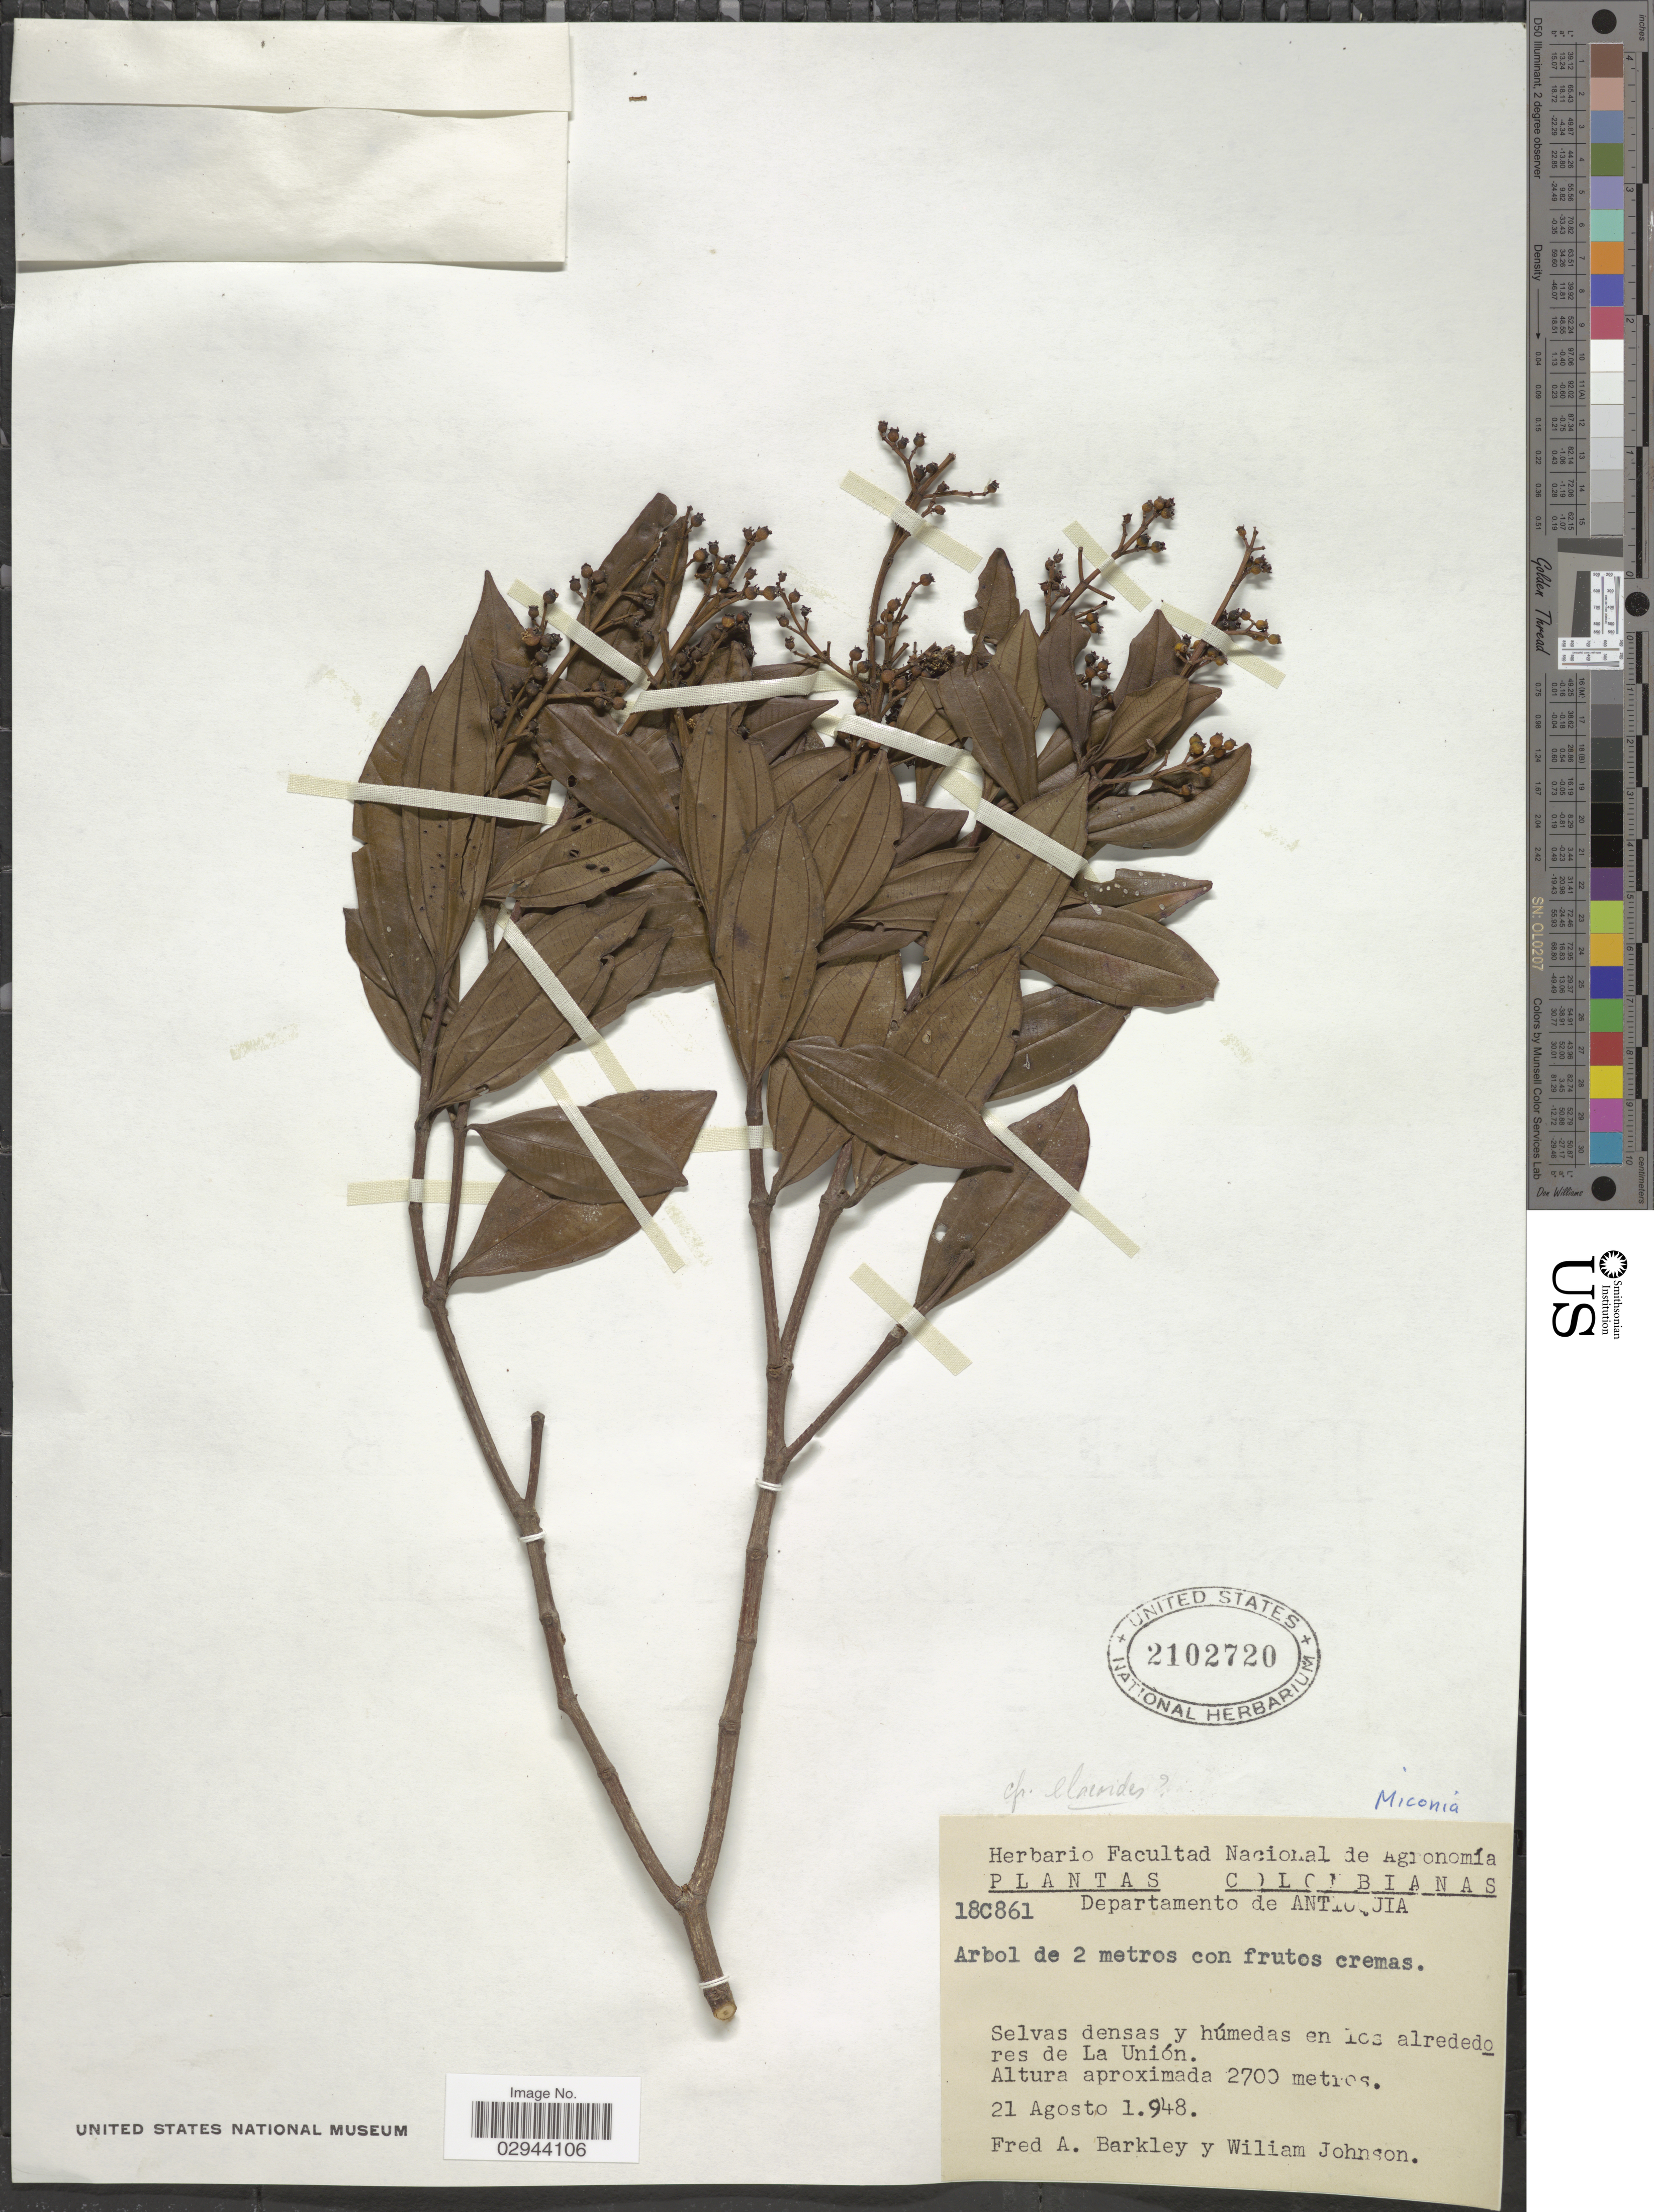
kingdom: Plantae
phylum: Tracheophyta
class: Magnoliopsida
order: Myrtales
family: Melastomataceae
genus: Miconia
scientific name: Miconia theizans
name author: (Bonpl.) Cogn.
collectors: F. A. Barkley & W. Johnson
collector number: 18C861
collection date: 1948-08-21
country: Colombia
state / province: Antioquia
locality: Departamento de Antioquia, Selvas densas y húmedas en los alrededores de La Unión.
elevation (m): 2700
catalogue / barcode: US 212720